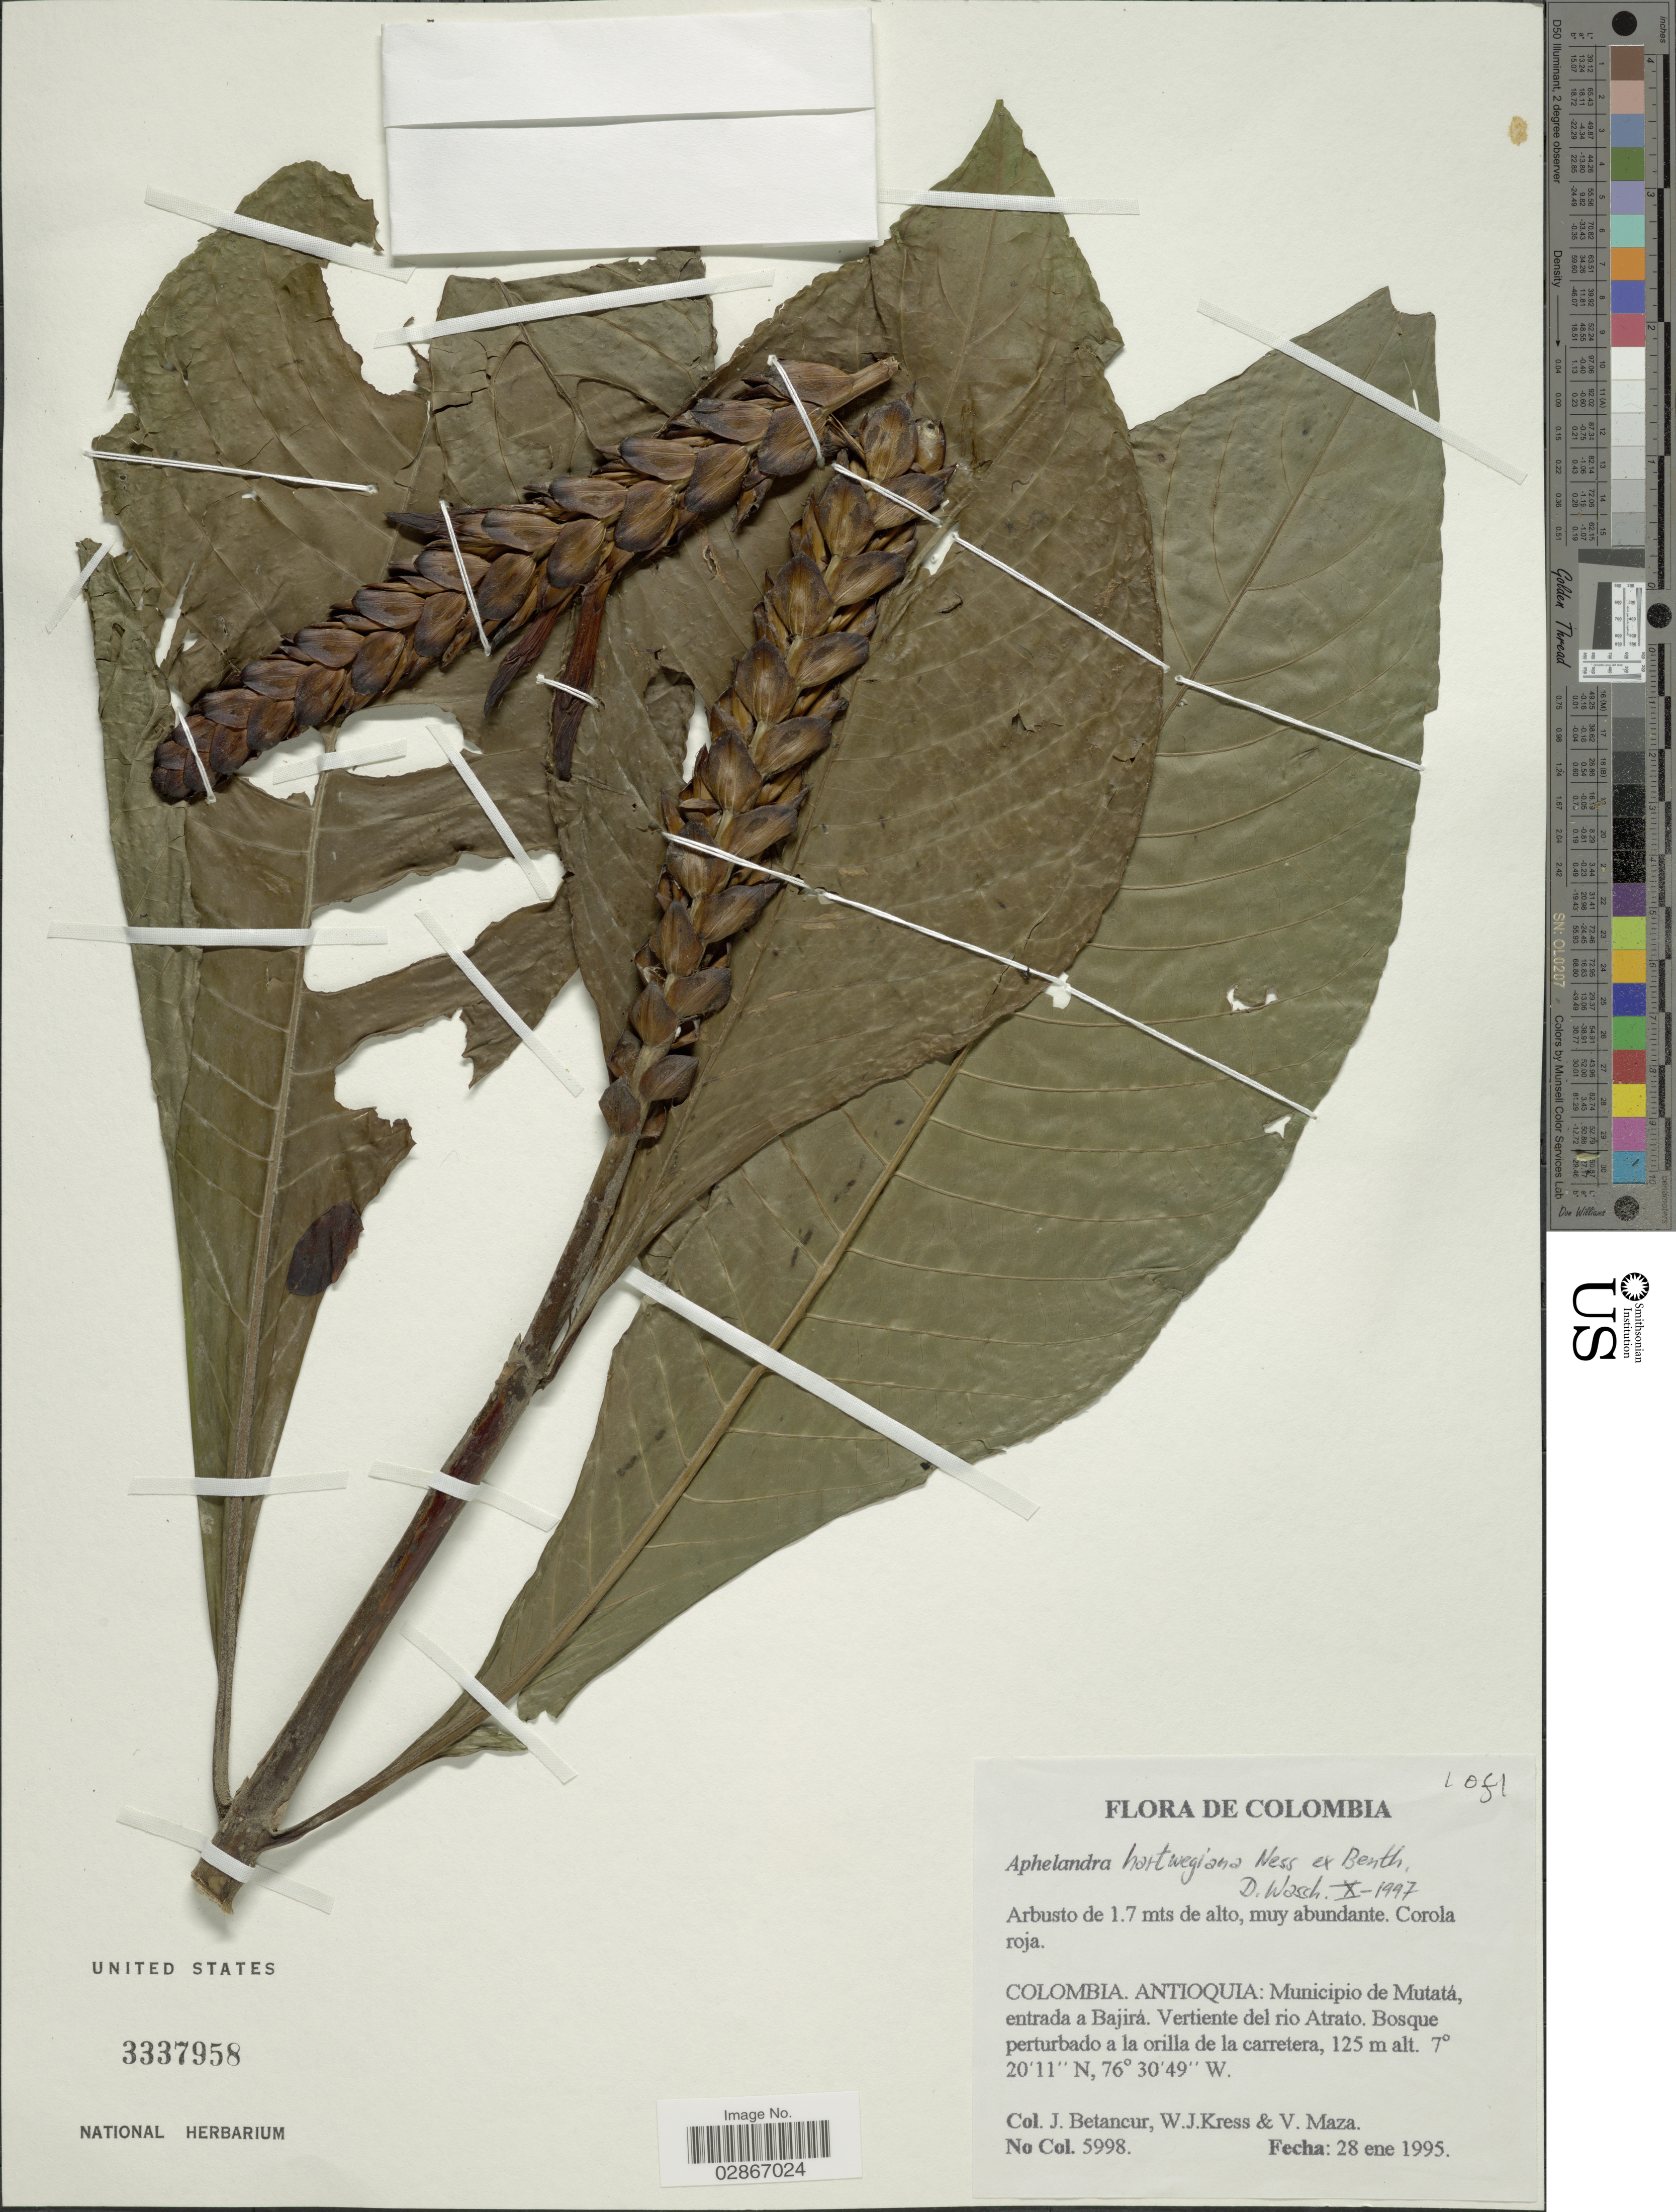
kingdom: Plantae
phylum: Tracheophyta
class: Magnoliopsida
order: Lamiales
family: Acanthaceae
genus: Aphelandra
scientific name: Aphelandra hartwegiana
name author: Nees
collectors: J. Betancur, W. J. Kress & V. Maza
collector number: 5998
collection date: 1995-01-28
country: Colombia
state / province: Antioquia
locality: Municipio de Mutatá, entrada a Bajirá. Vertiente del rio Atrato.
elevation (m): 125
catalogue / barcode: US 3337958